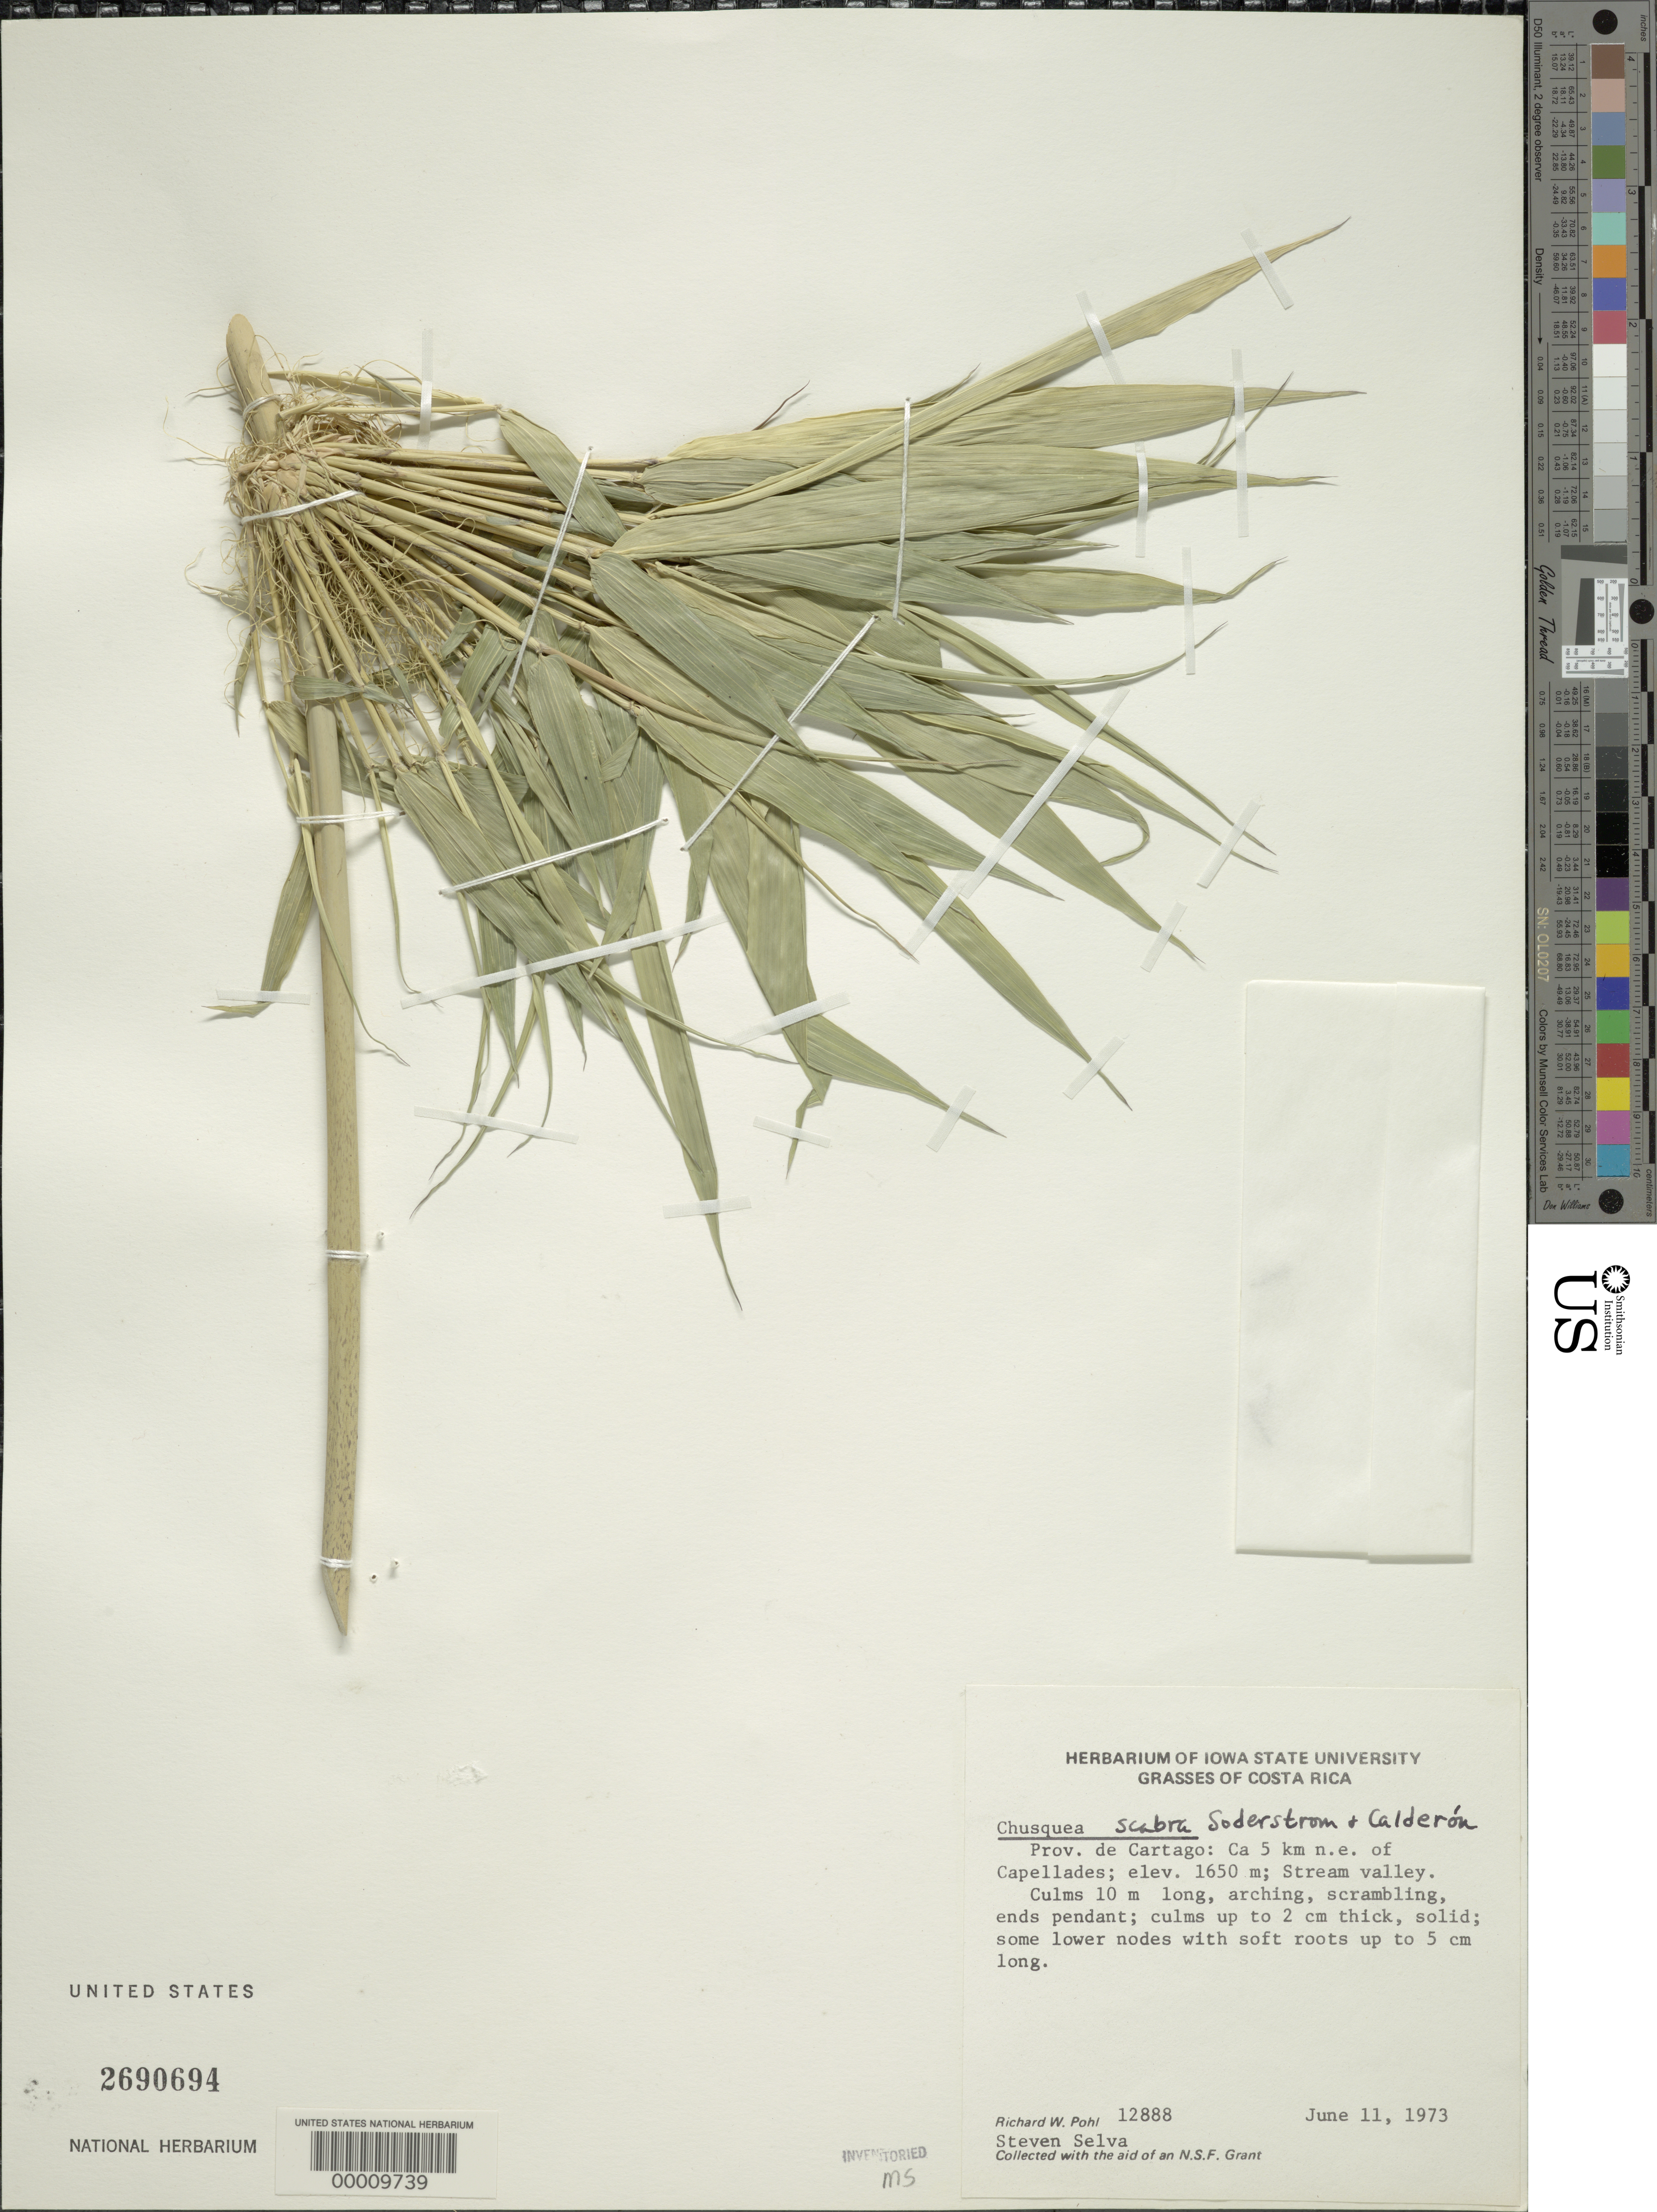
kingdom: Plantae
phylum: Tracheophyta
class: Liliopsida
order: Poales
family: Poaceae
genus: Chusquea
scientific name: Chusquea scabra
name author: Soderstr. & C. E. Calderón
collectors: R. W. Pohl & S. Selva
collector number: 12888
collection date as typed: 11 Jun 1973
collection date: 1973-06-11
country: Costa Rica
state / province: Cartago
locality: Capellades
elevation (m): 1650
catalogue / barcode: US 2690694